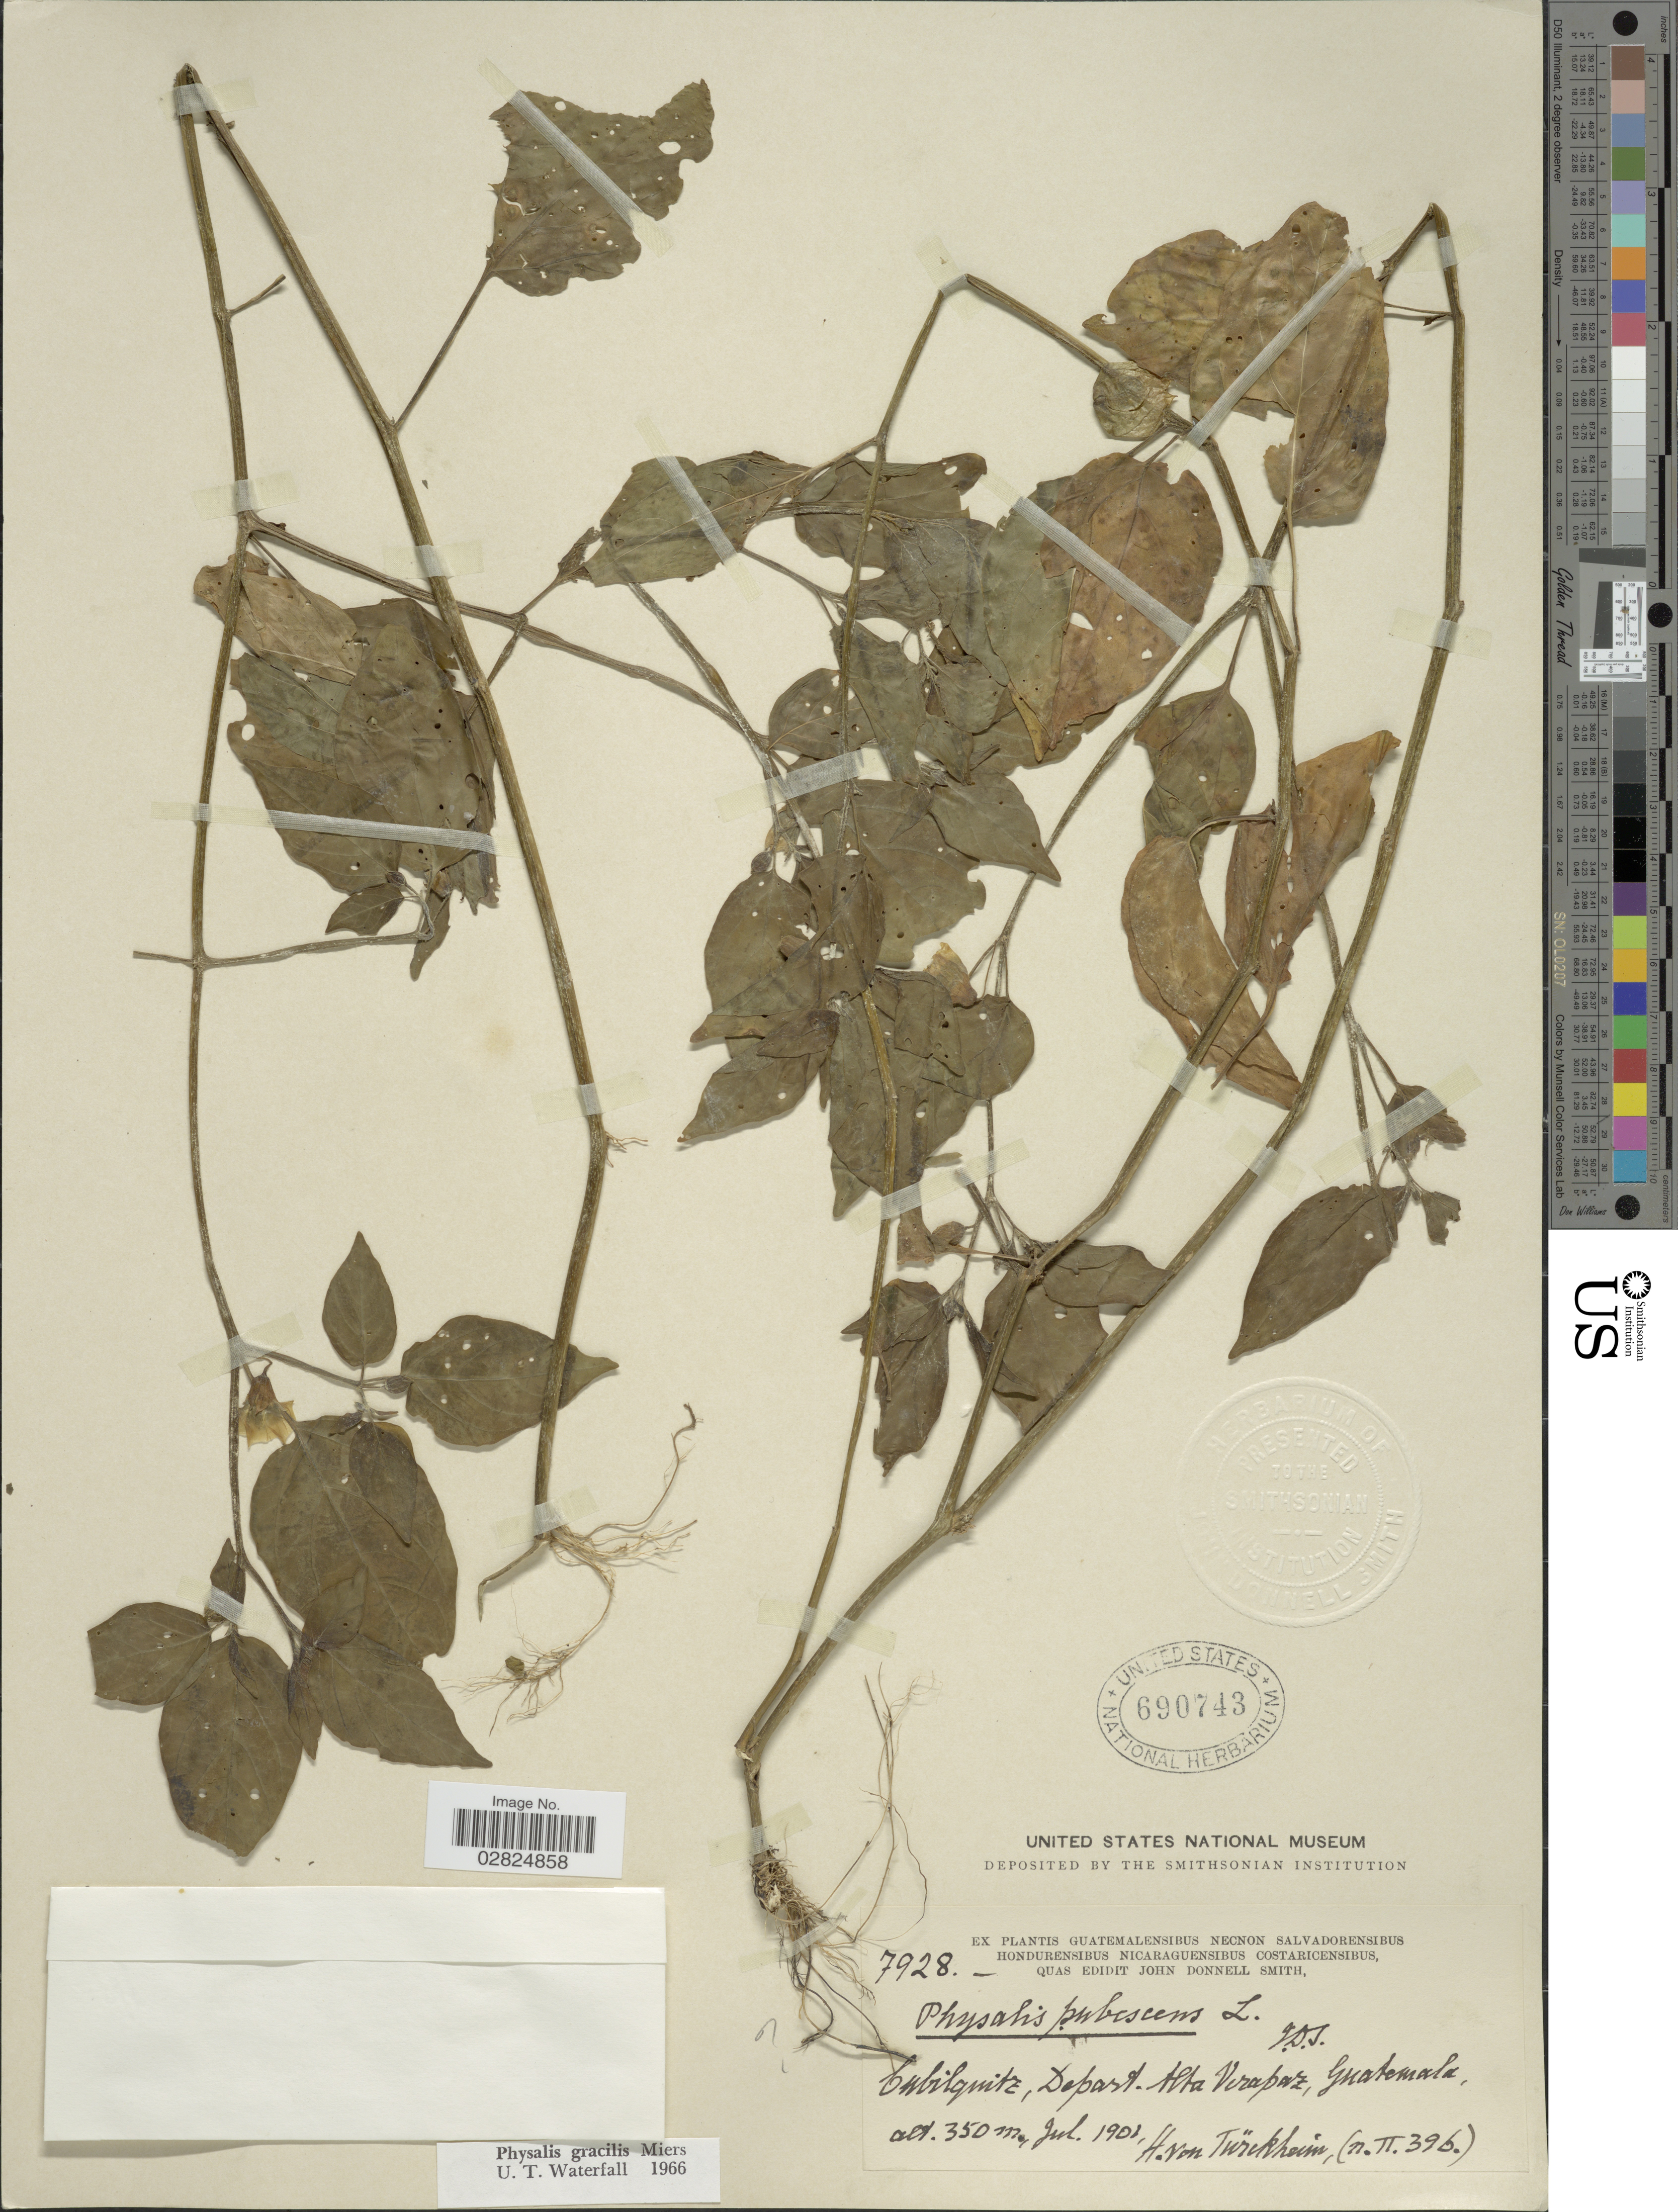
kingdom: Plantae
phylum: Tracheophyta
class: Magnoliopsida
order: Solanales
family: Solanaceae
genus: Physalis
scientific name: Physalis gracilis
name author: Miers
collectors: H. von Türckheim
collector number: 7928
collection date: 1901-07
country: Guatemala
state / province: Alta Verapaz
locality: Cubilquitz, Depart. Alta Verapaz.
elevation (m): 350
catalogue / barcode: US 690743